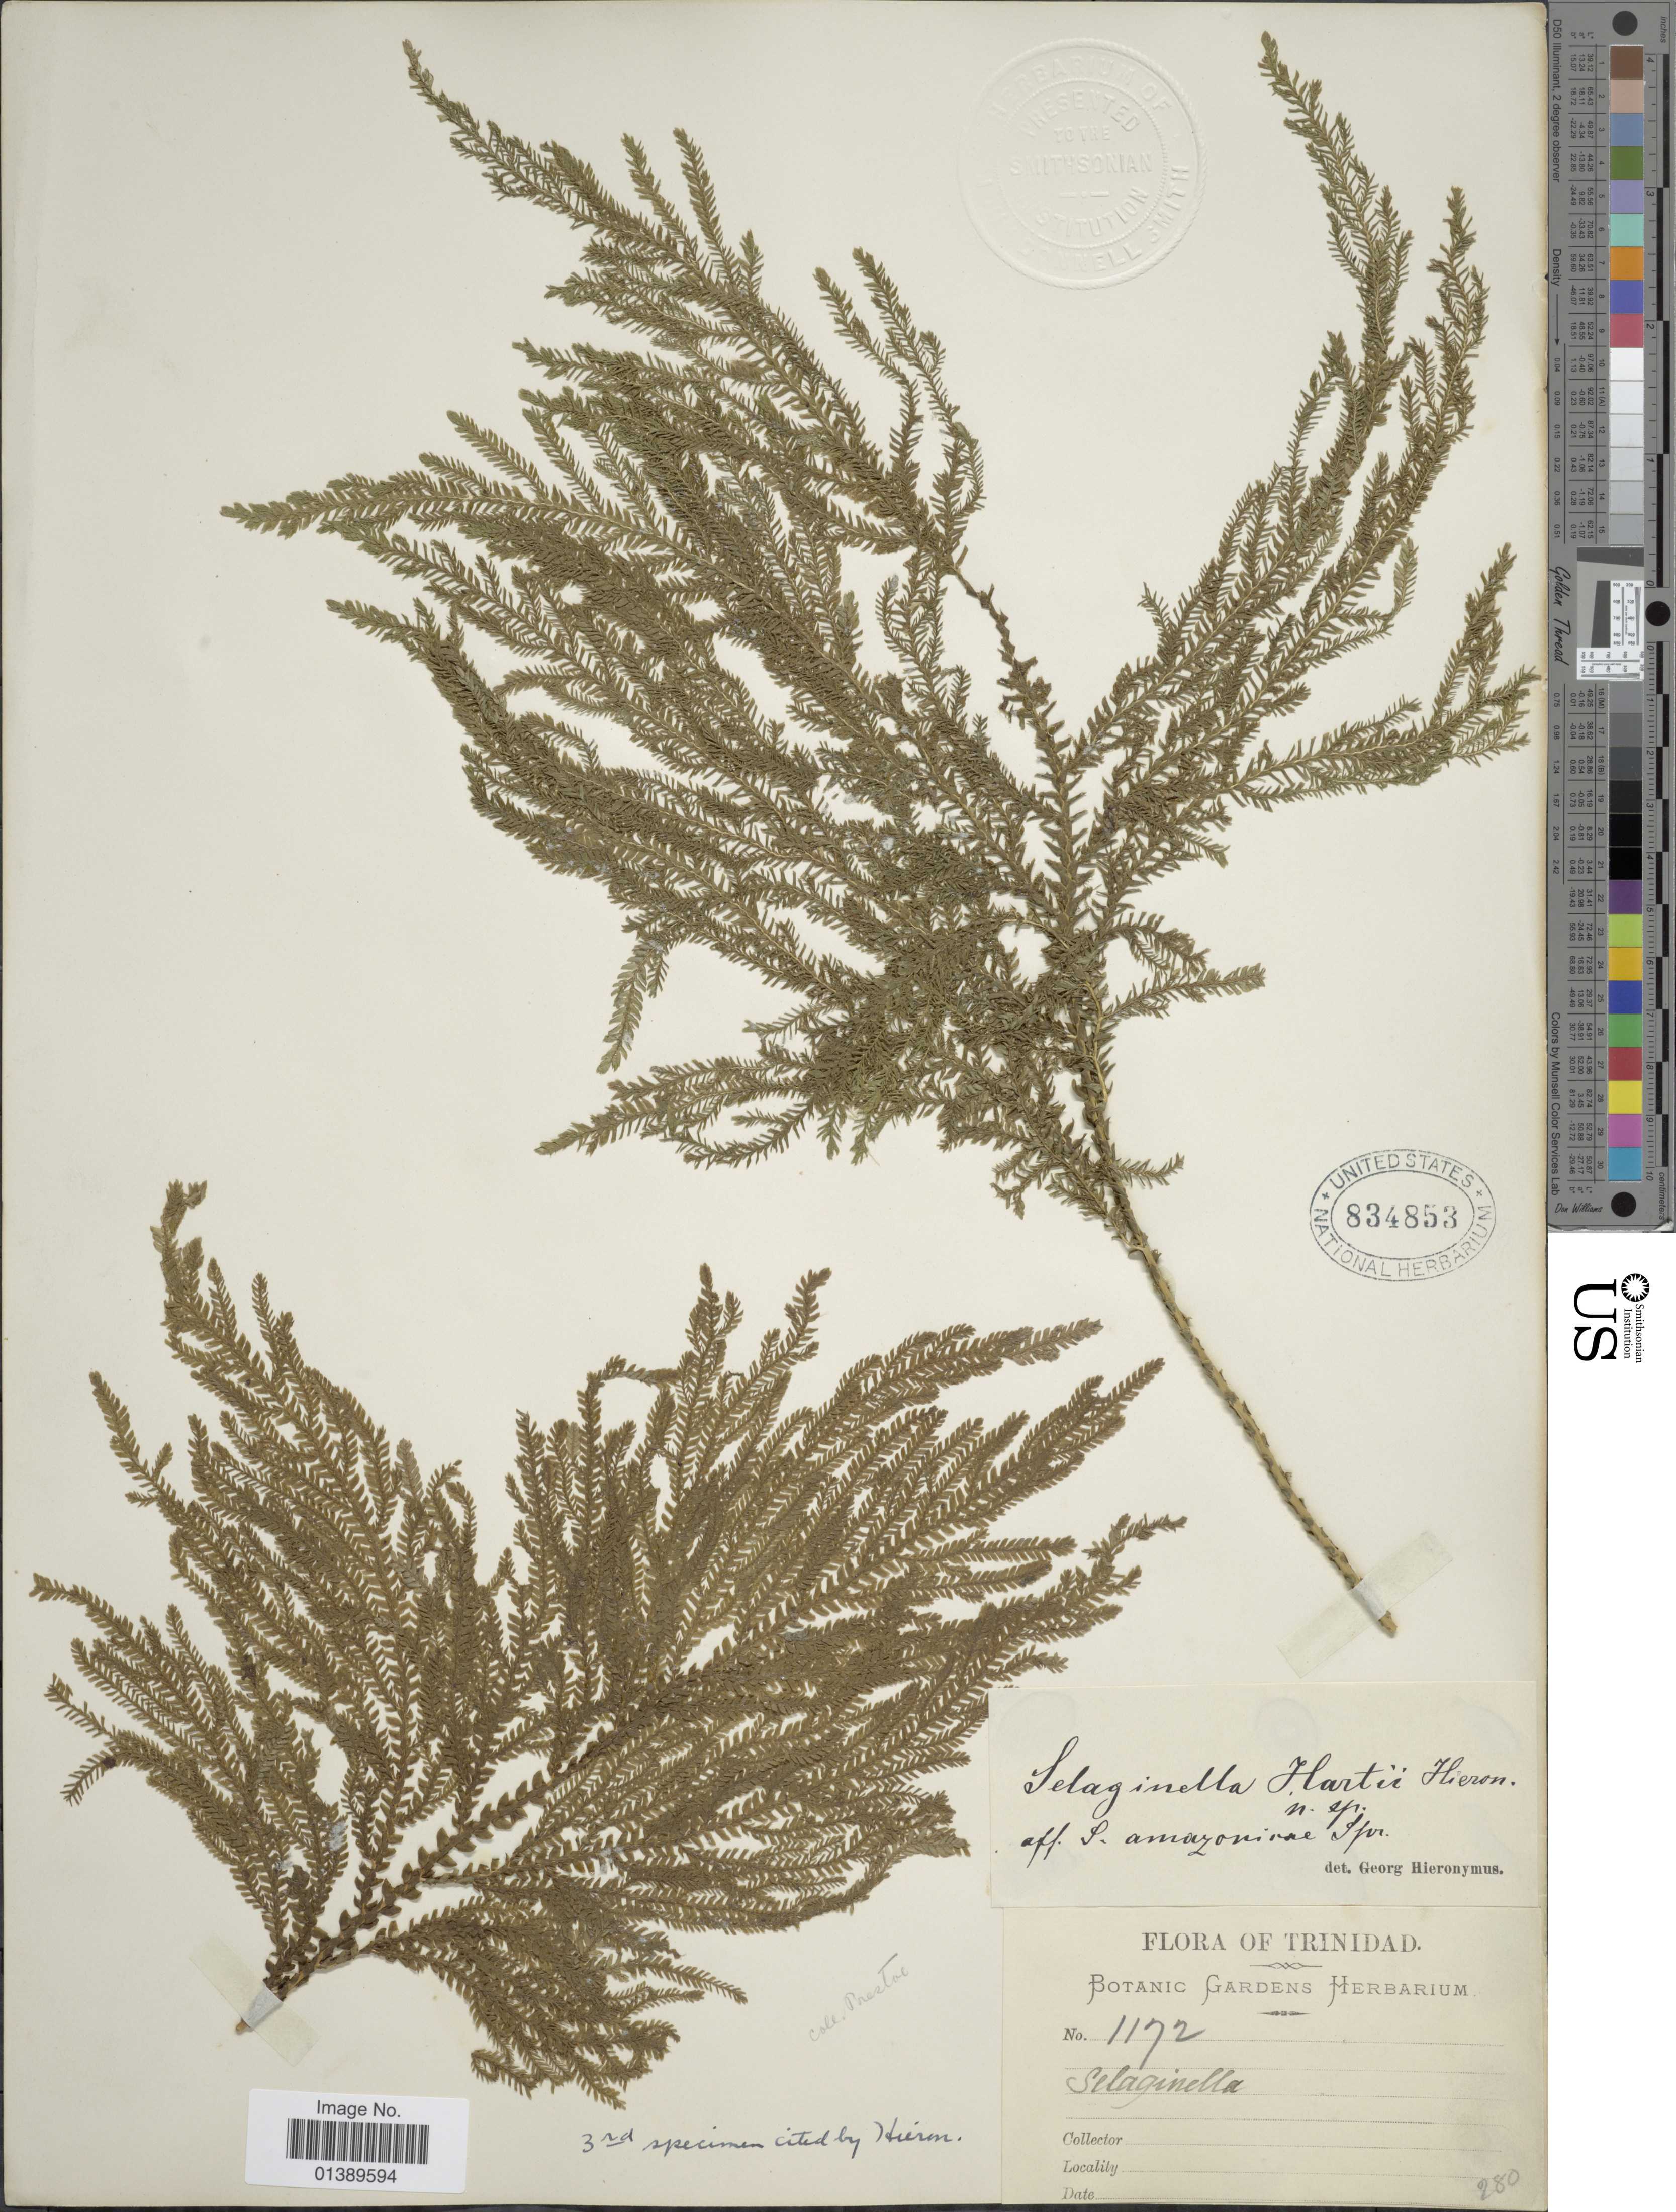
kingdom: Plantae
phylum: Tracheophyta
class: Lycopodiopsida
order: Selaginellales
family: Selaginellaceae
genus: Selaginella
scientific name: Selaginella hartii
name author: Hieron.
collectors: ex herb. Botanic Gardens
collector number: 1172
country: Trinidad and Tobago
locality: Trinidad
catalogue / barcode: US 834853